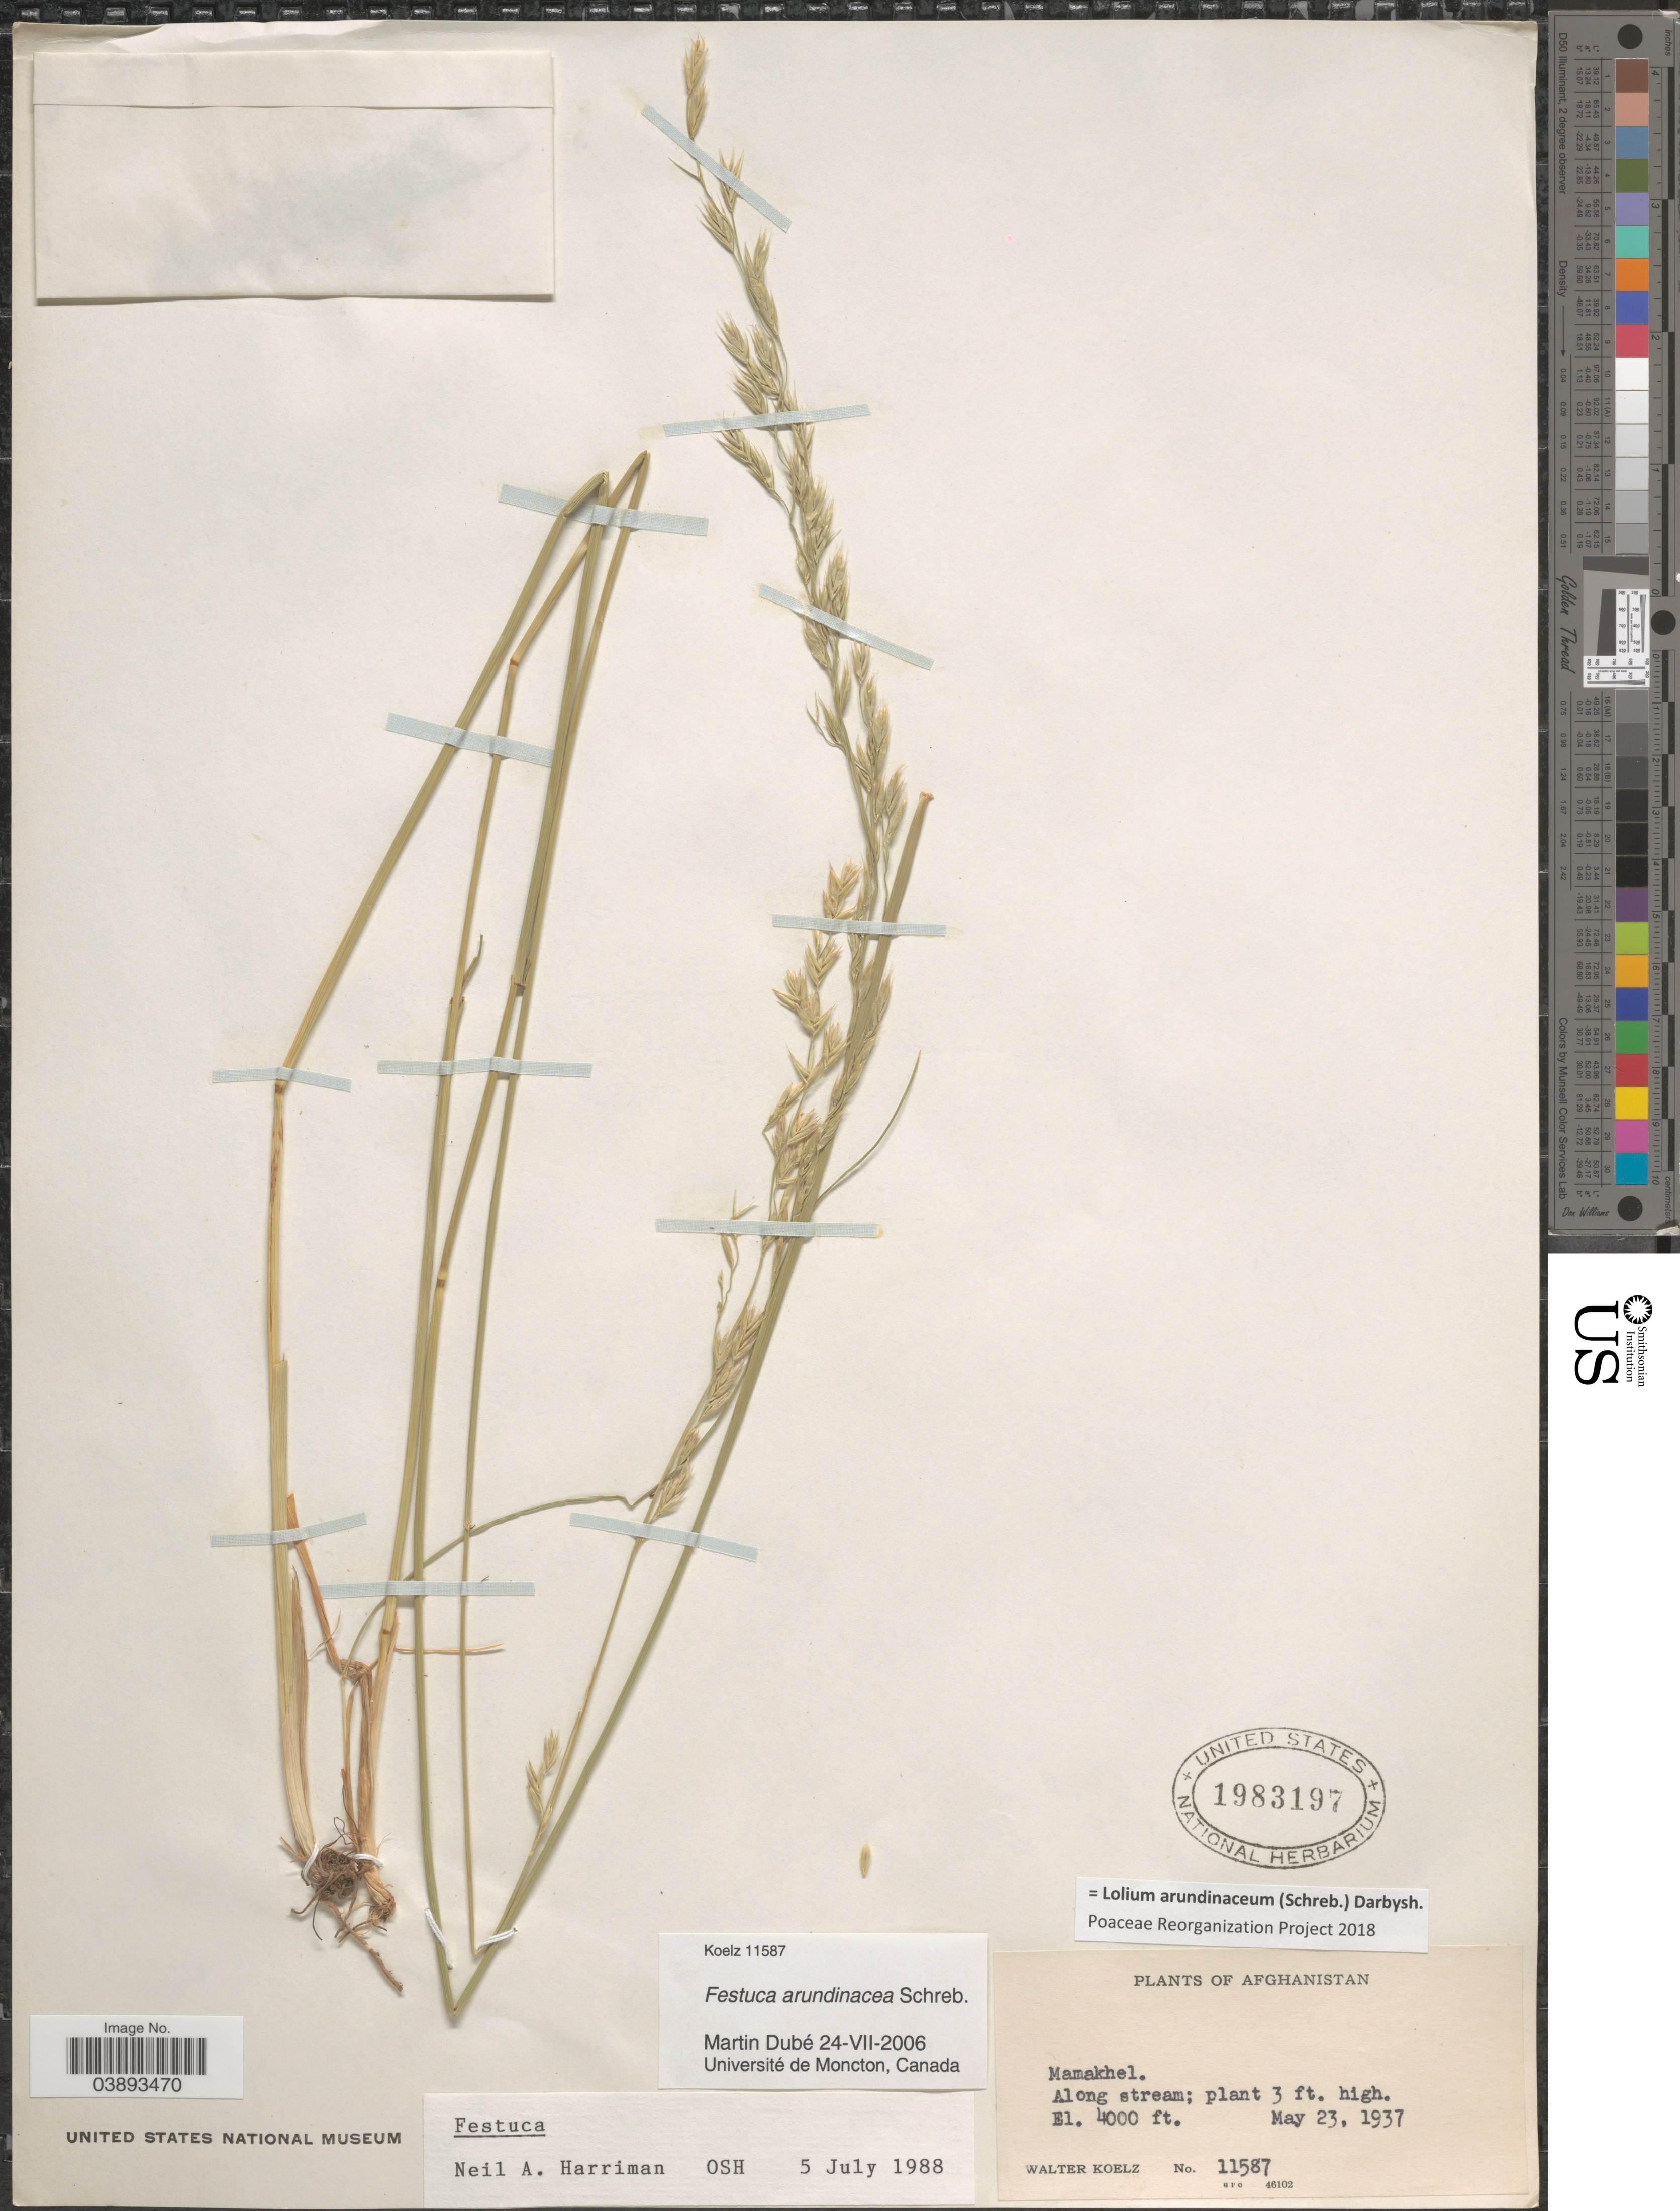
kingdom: Plantae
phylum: Tracheophyta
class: Liliopsida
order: Poales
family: Poaceae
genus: Lolium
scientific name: Lolium arundinaceum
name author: (Schreb.) Darbysh.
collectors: W. N. Koelz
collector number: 11587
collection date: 1937-05-23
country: Afghanistan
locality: Mamakhel.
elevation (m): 1219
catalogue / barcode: US 1983197